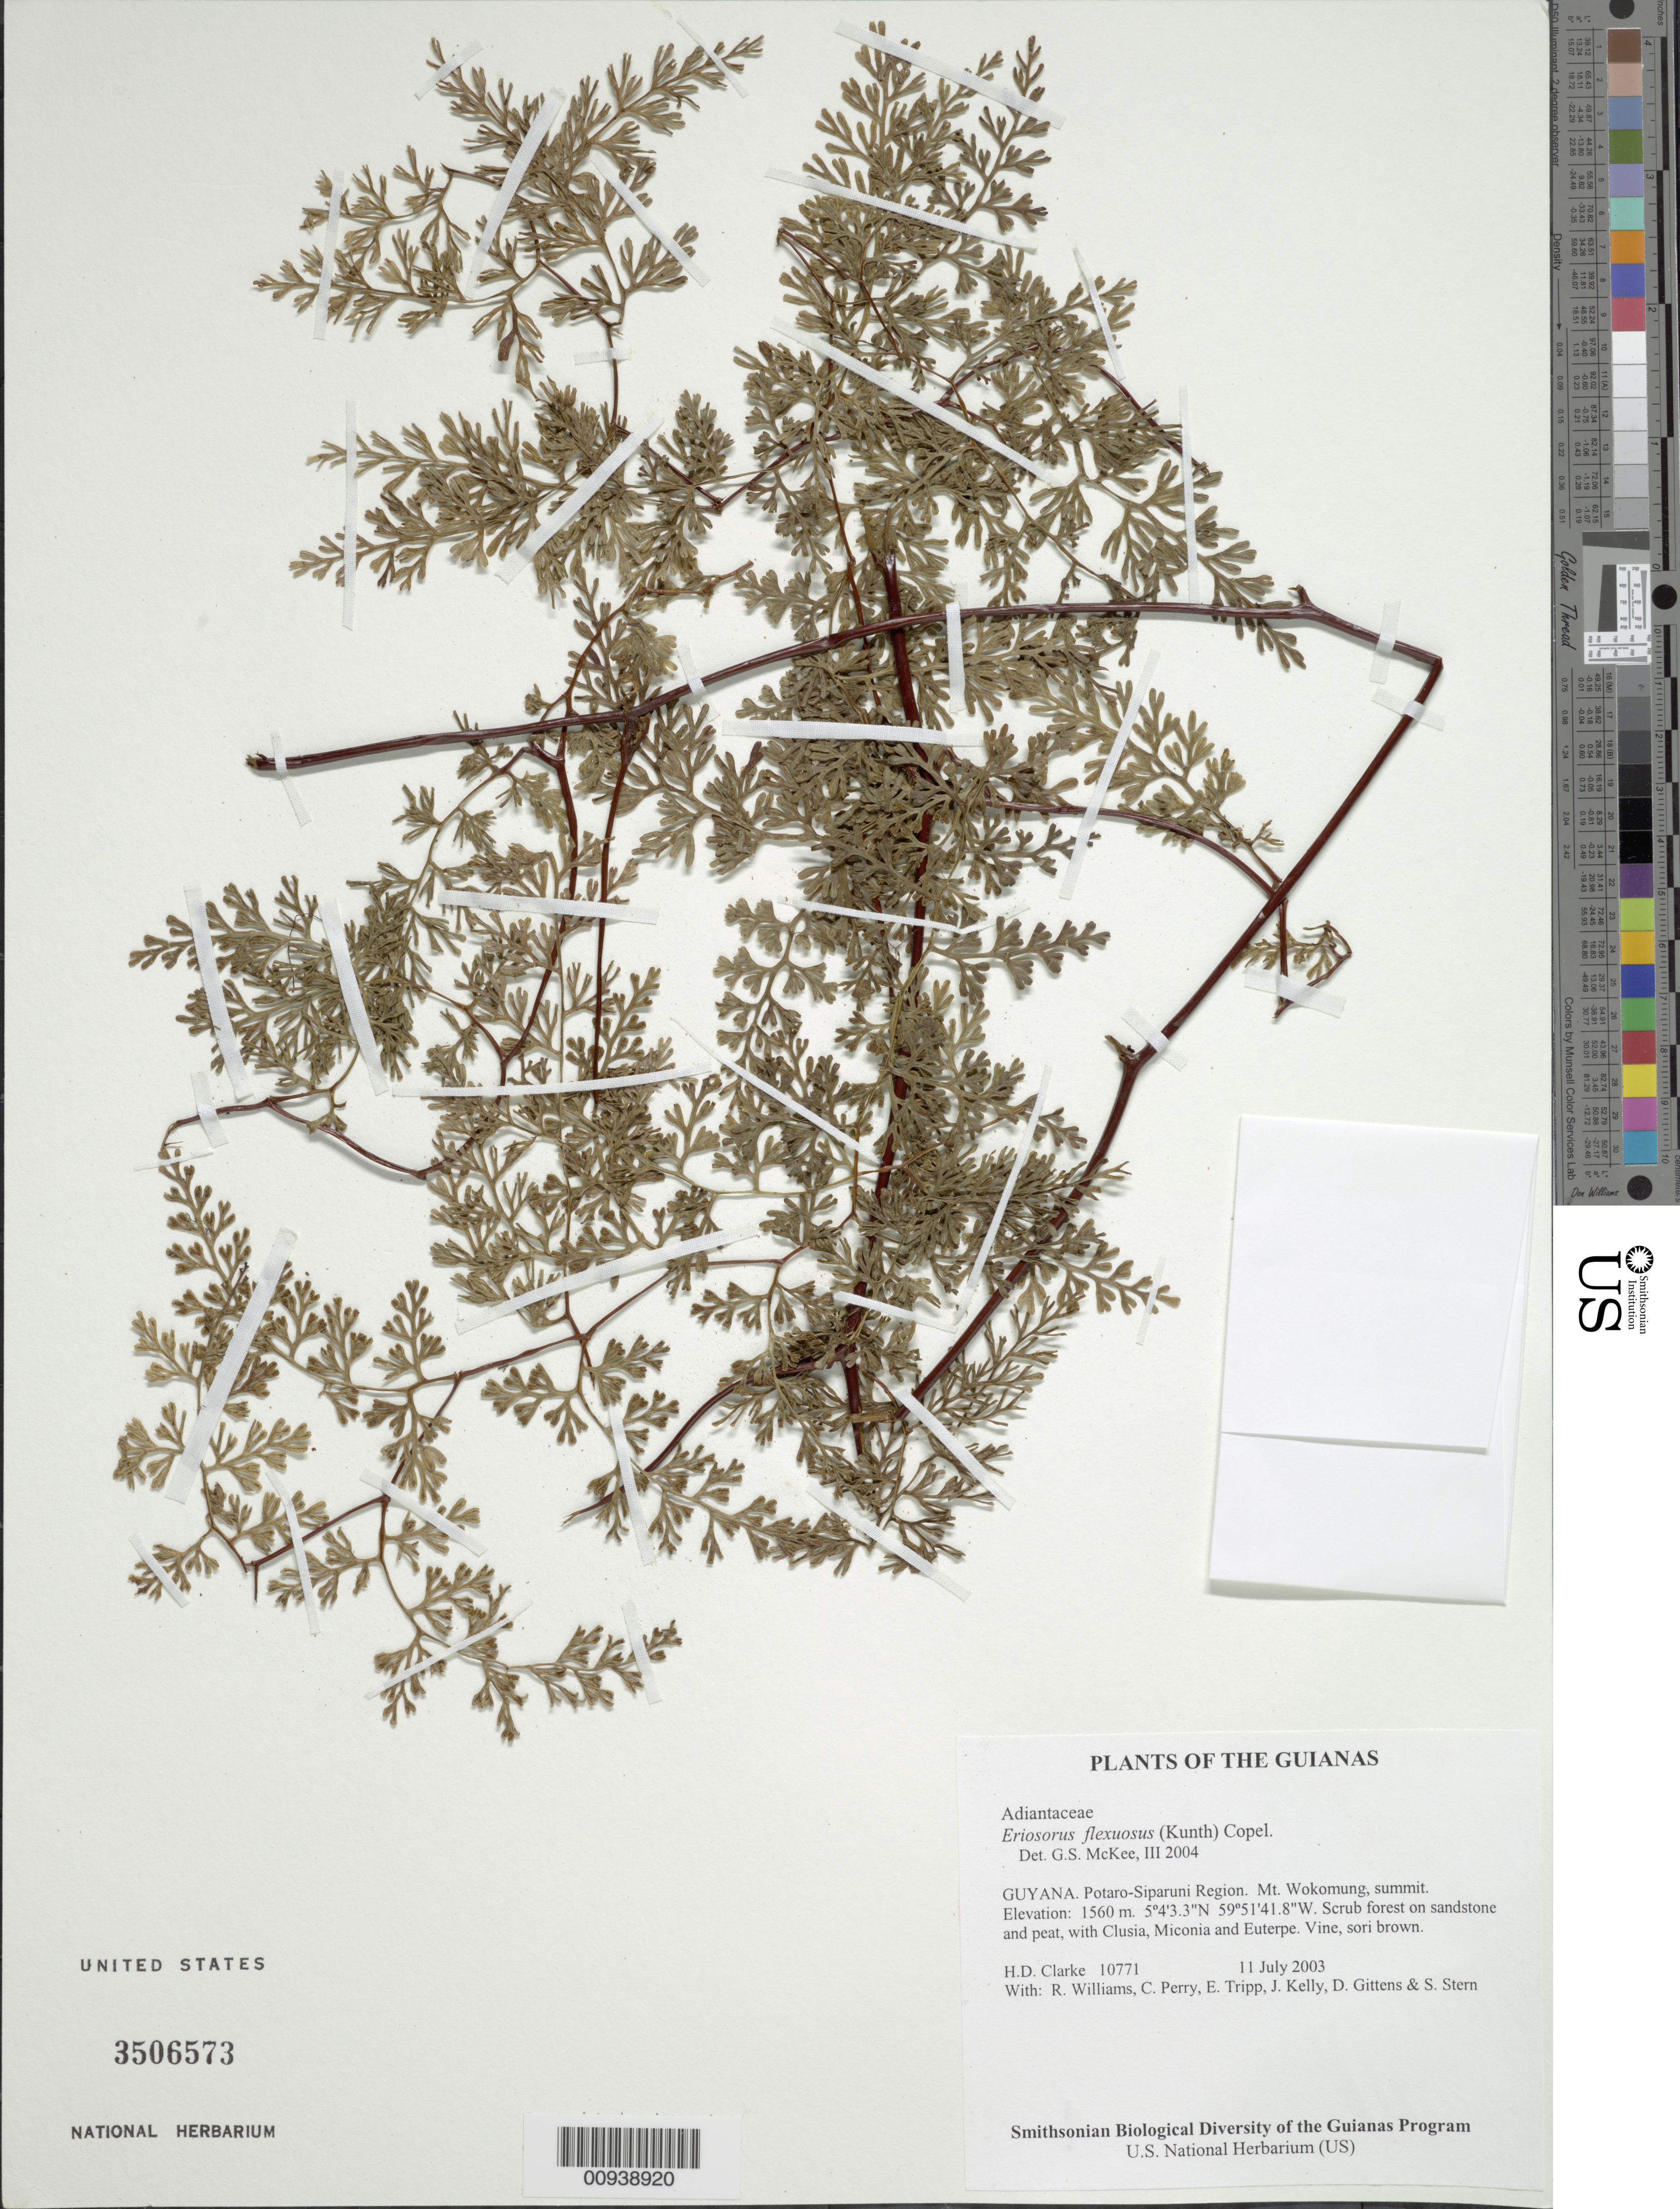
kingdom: Plantae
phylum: Tracheophyta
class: Polypodiopsida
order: Polypodiales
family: Pteridaceae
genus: Jamesonia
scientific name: Jamesonia flexuosa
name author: (Humb. & Bonpl.) Christenh.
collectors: H. D. Clarke, R. Williams, C. Perry, E. Tripp, J. Kelly, D. Gittens & S. R. Stern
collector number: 10771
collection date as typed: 11 July 2003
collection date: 2003-07-11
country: Guyana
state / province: Potaro-Siparuni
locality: Mt. Wokomung, summit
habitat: Scrub forest on sandstone and peat, with Clusia, Miconia and Euterpe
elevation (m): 1560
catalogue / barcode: US 3506573